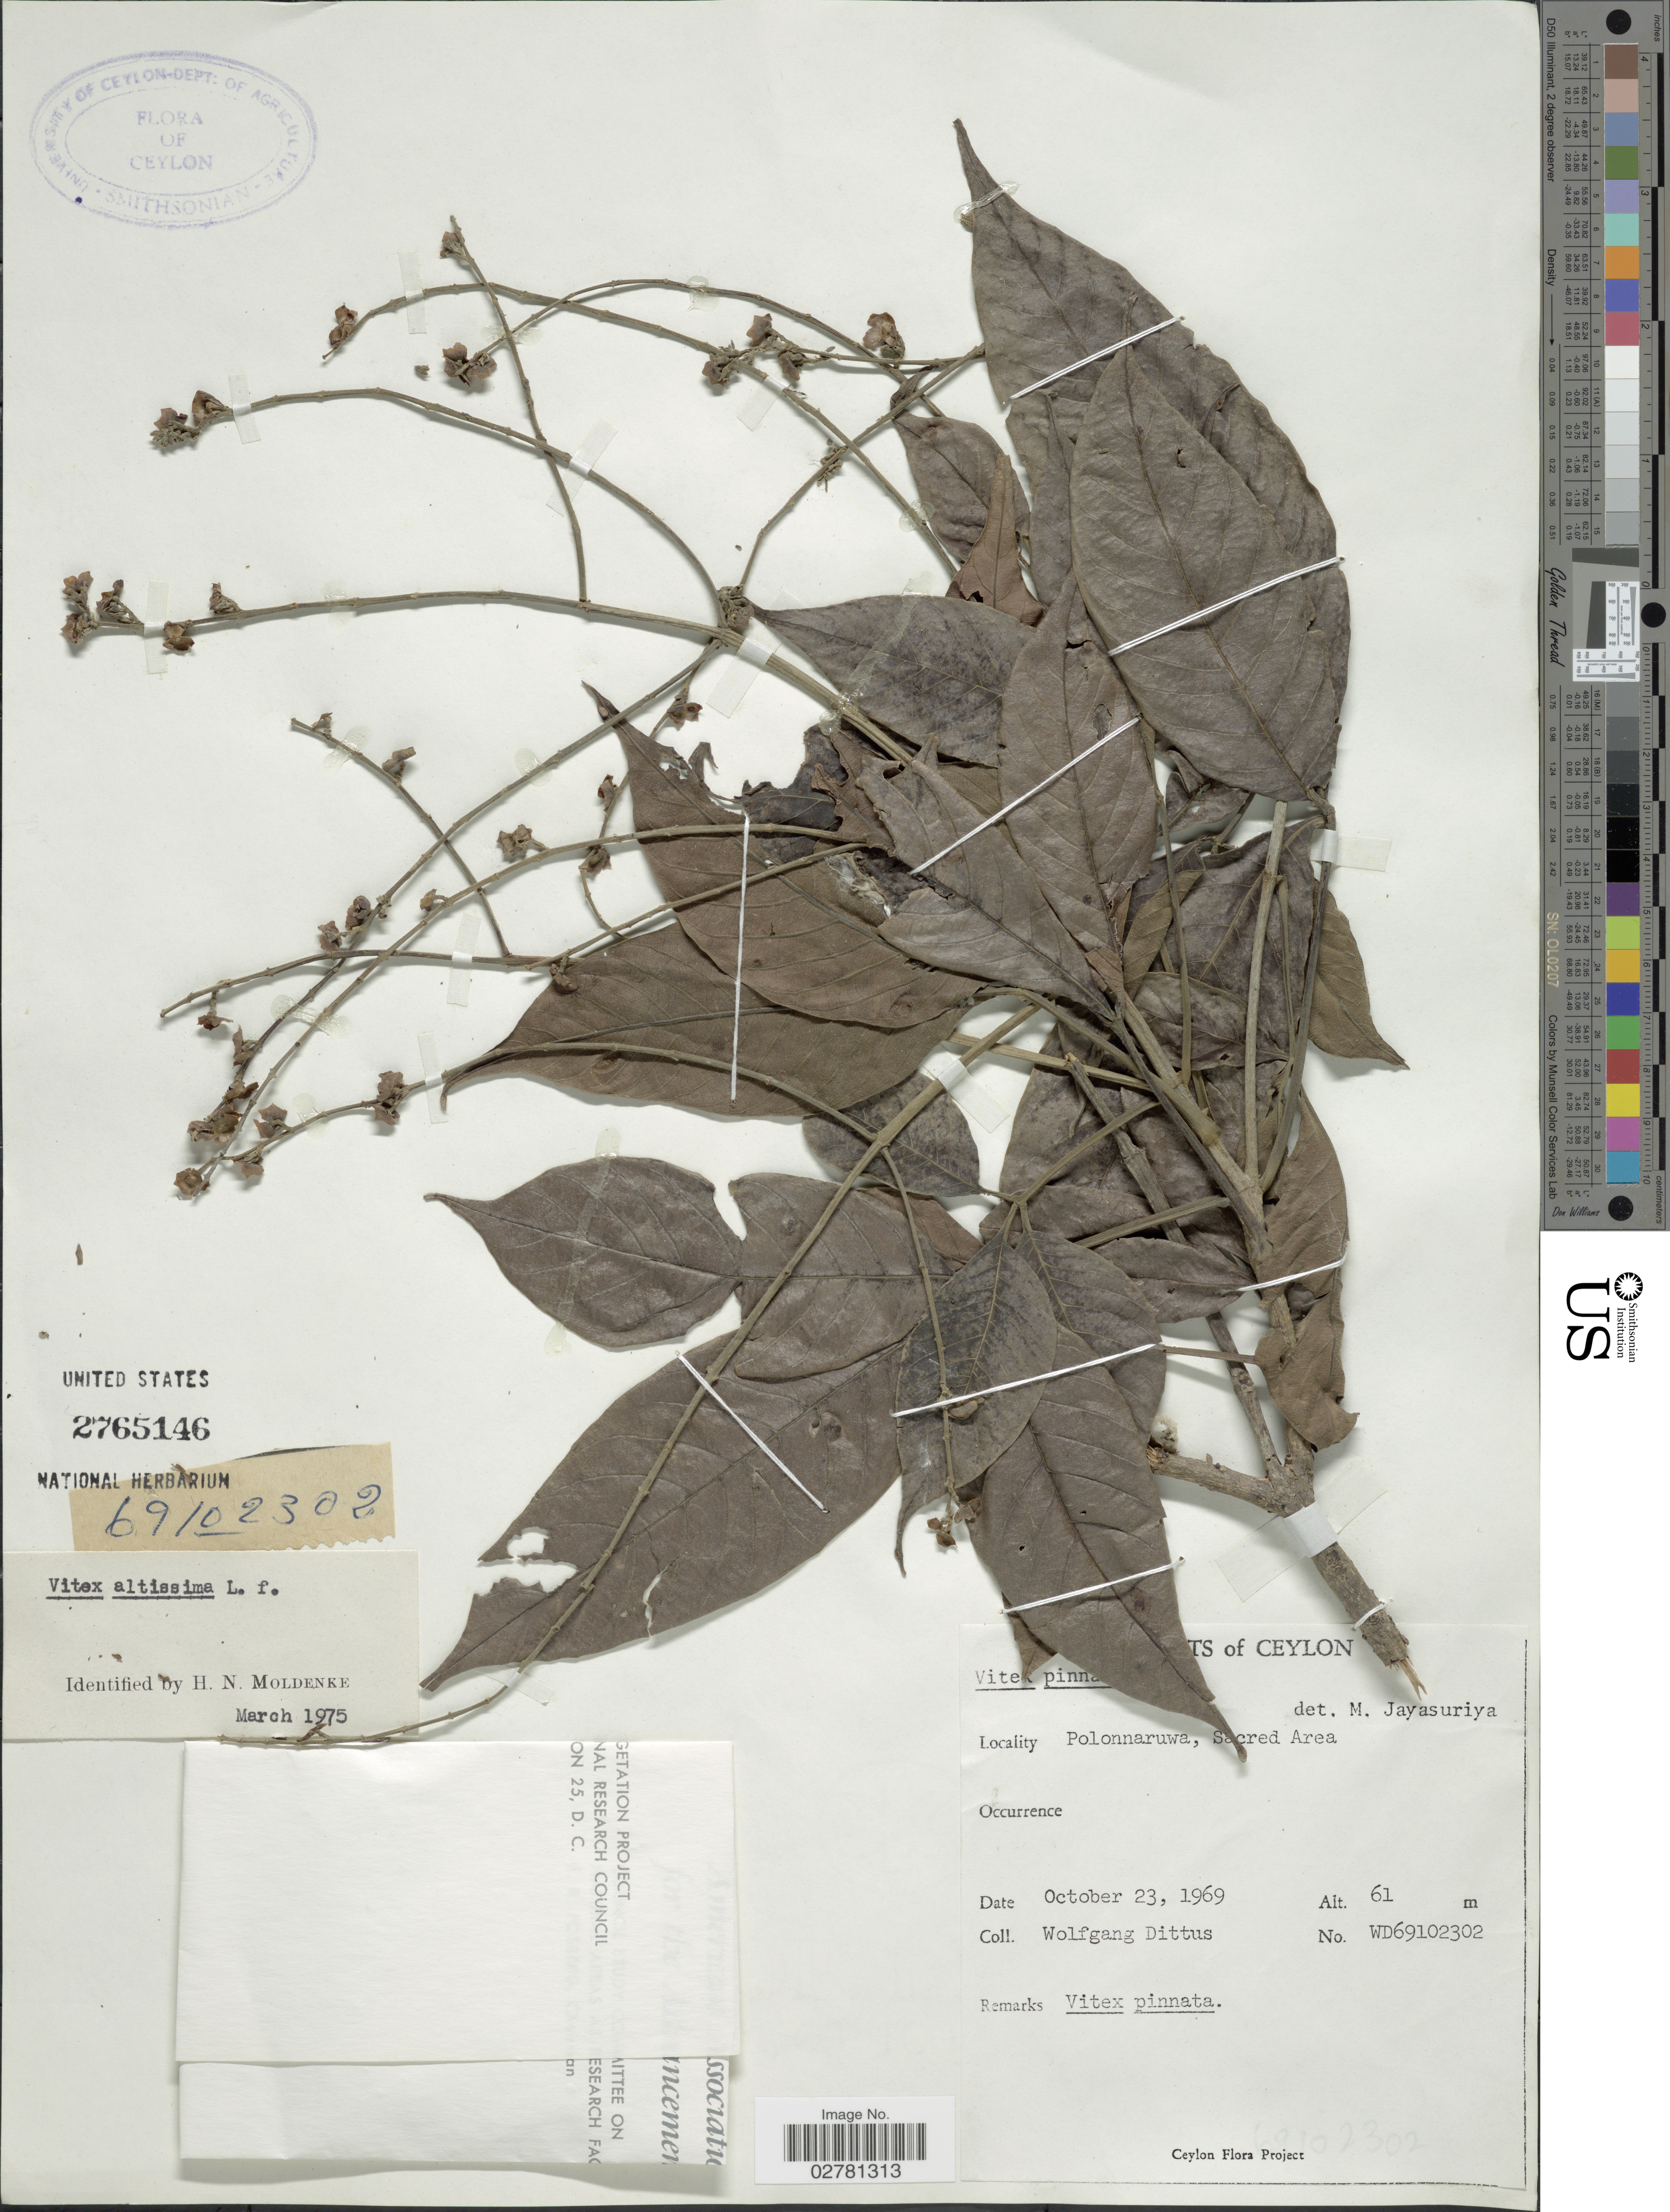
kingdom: Plantae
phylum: Tracheophyta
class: Magnoliopsida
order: Lamiales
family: Lamiaceae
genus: Vitex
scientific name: Vitex altissima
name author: L. f.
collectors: W. Dittus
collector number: WD69102302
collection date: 1969-10-23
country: Sri Lanka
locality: Ceylon. Polonnaruwa, Sacred Area.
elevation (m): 61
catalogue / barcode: US 2765146